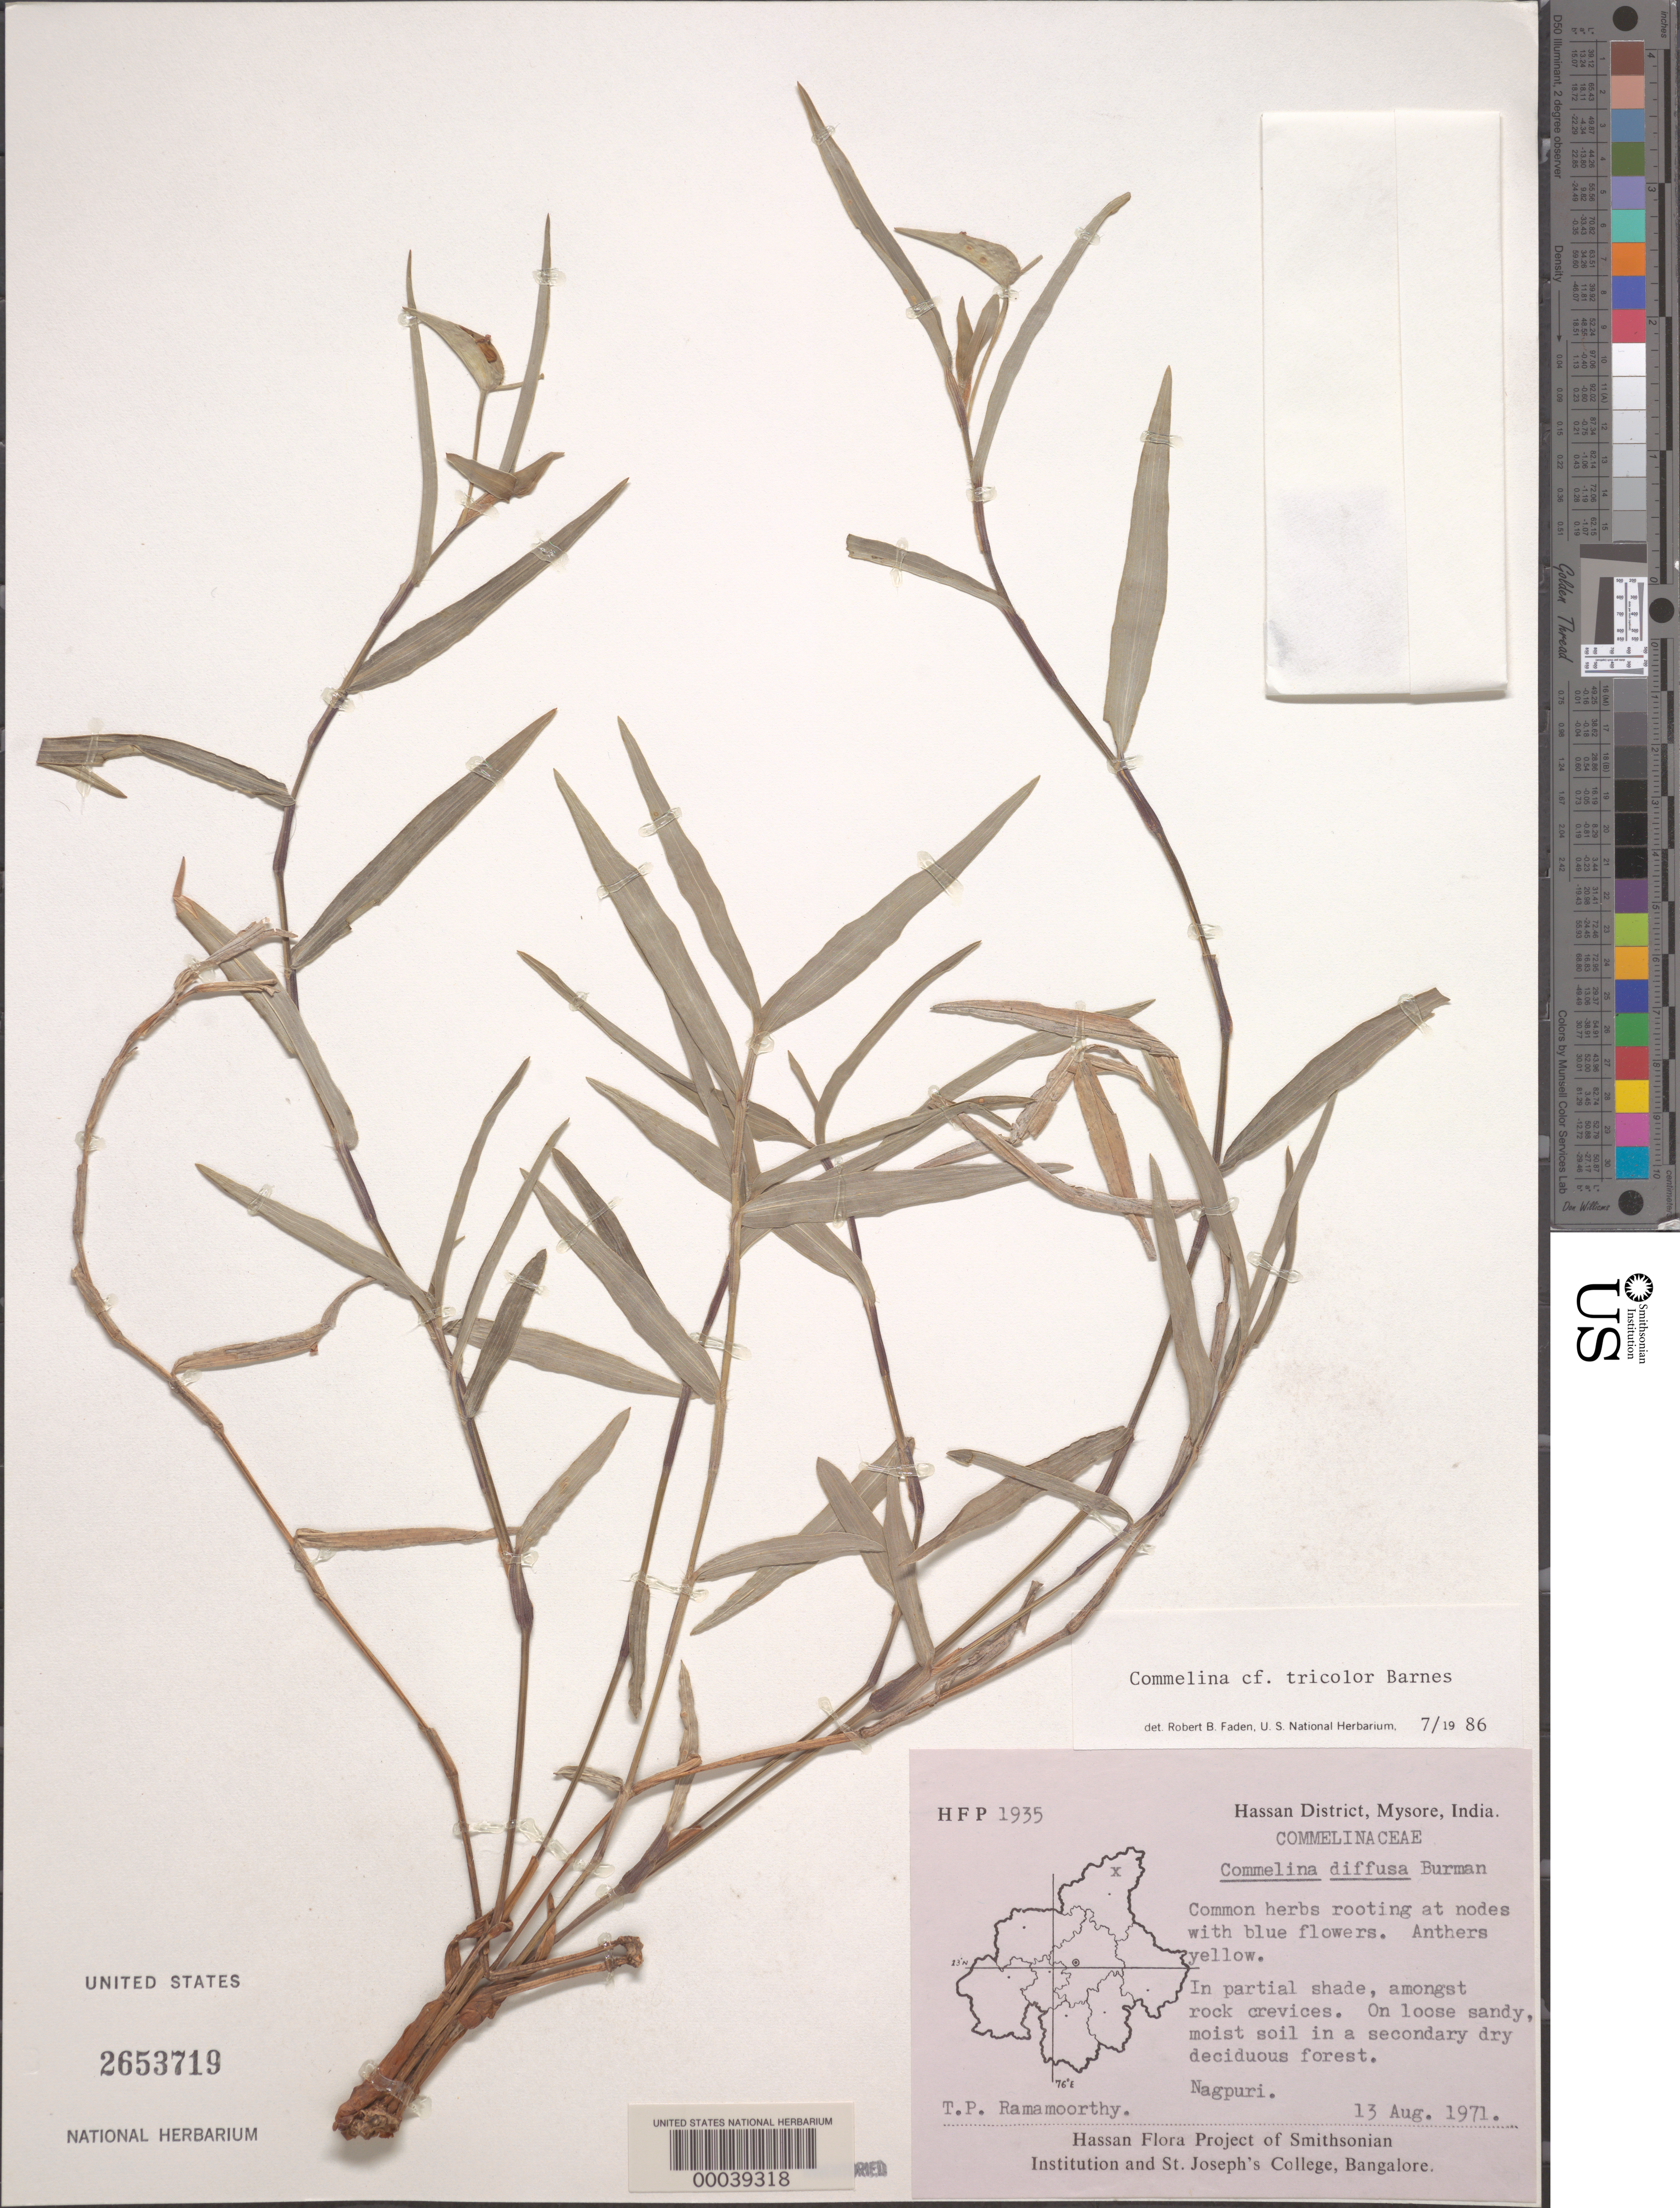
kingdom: Plantae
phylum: Tracheophyta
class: Liliopsida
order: Commelinales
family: Commelinaceae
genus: Commelina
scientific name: Commelina tricolor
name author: E. Barnes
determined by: Faden, Robert B., (US), Smithsonian Institution - National Museum of Natural History (UNITED STATES)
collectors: T. P. Ramamoorthy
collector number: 1935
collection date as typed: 13 Aug 1971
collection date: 1971-08-13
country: India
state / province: Karnataka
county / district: Hassan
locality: Nagpuri, mysore state [mysore state = karnataka.]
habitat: Moist soil, partial shade; rock crevices of deciduous forest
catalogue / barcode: US 2653719